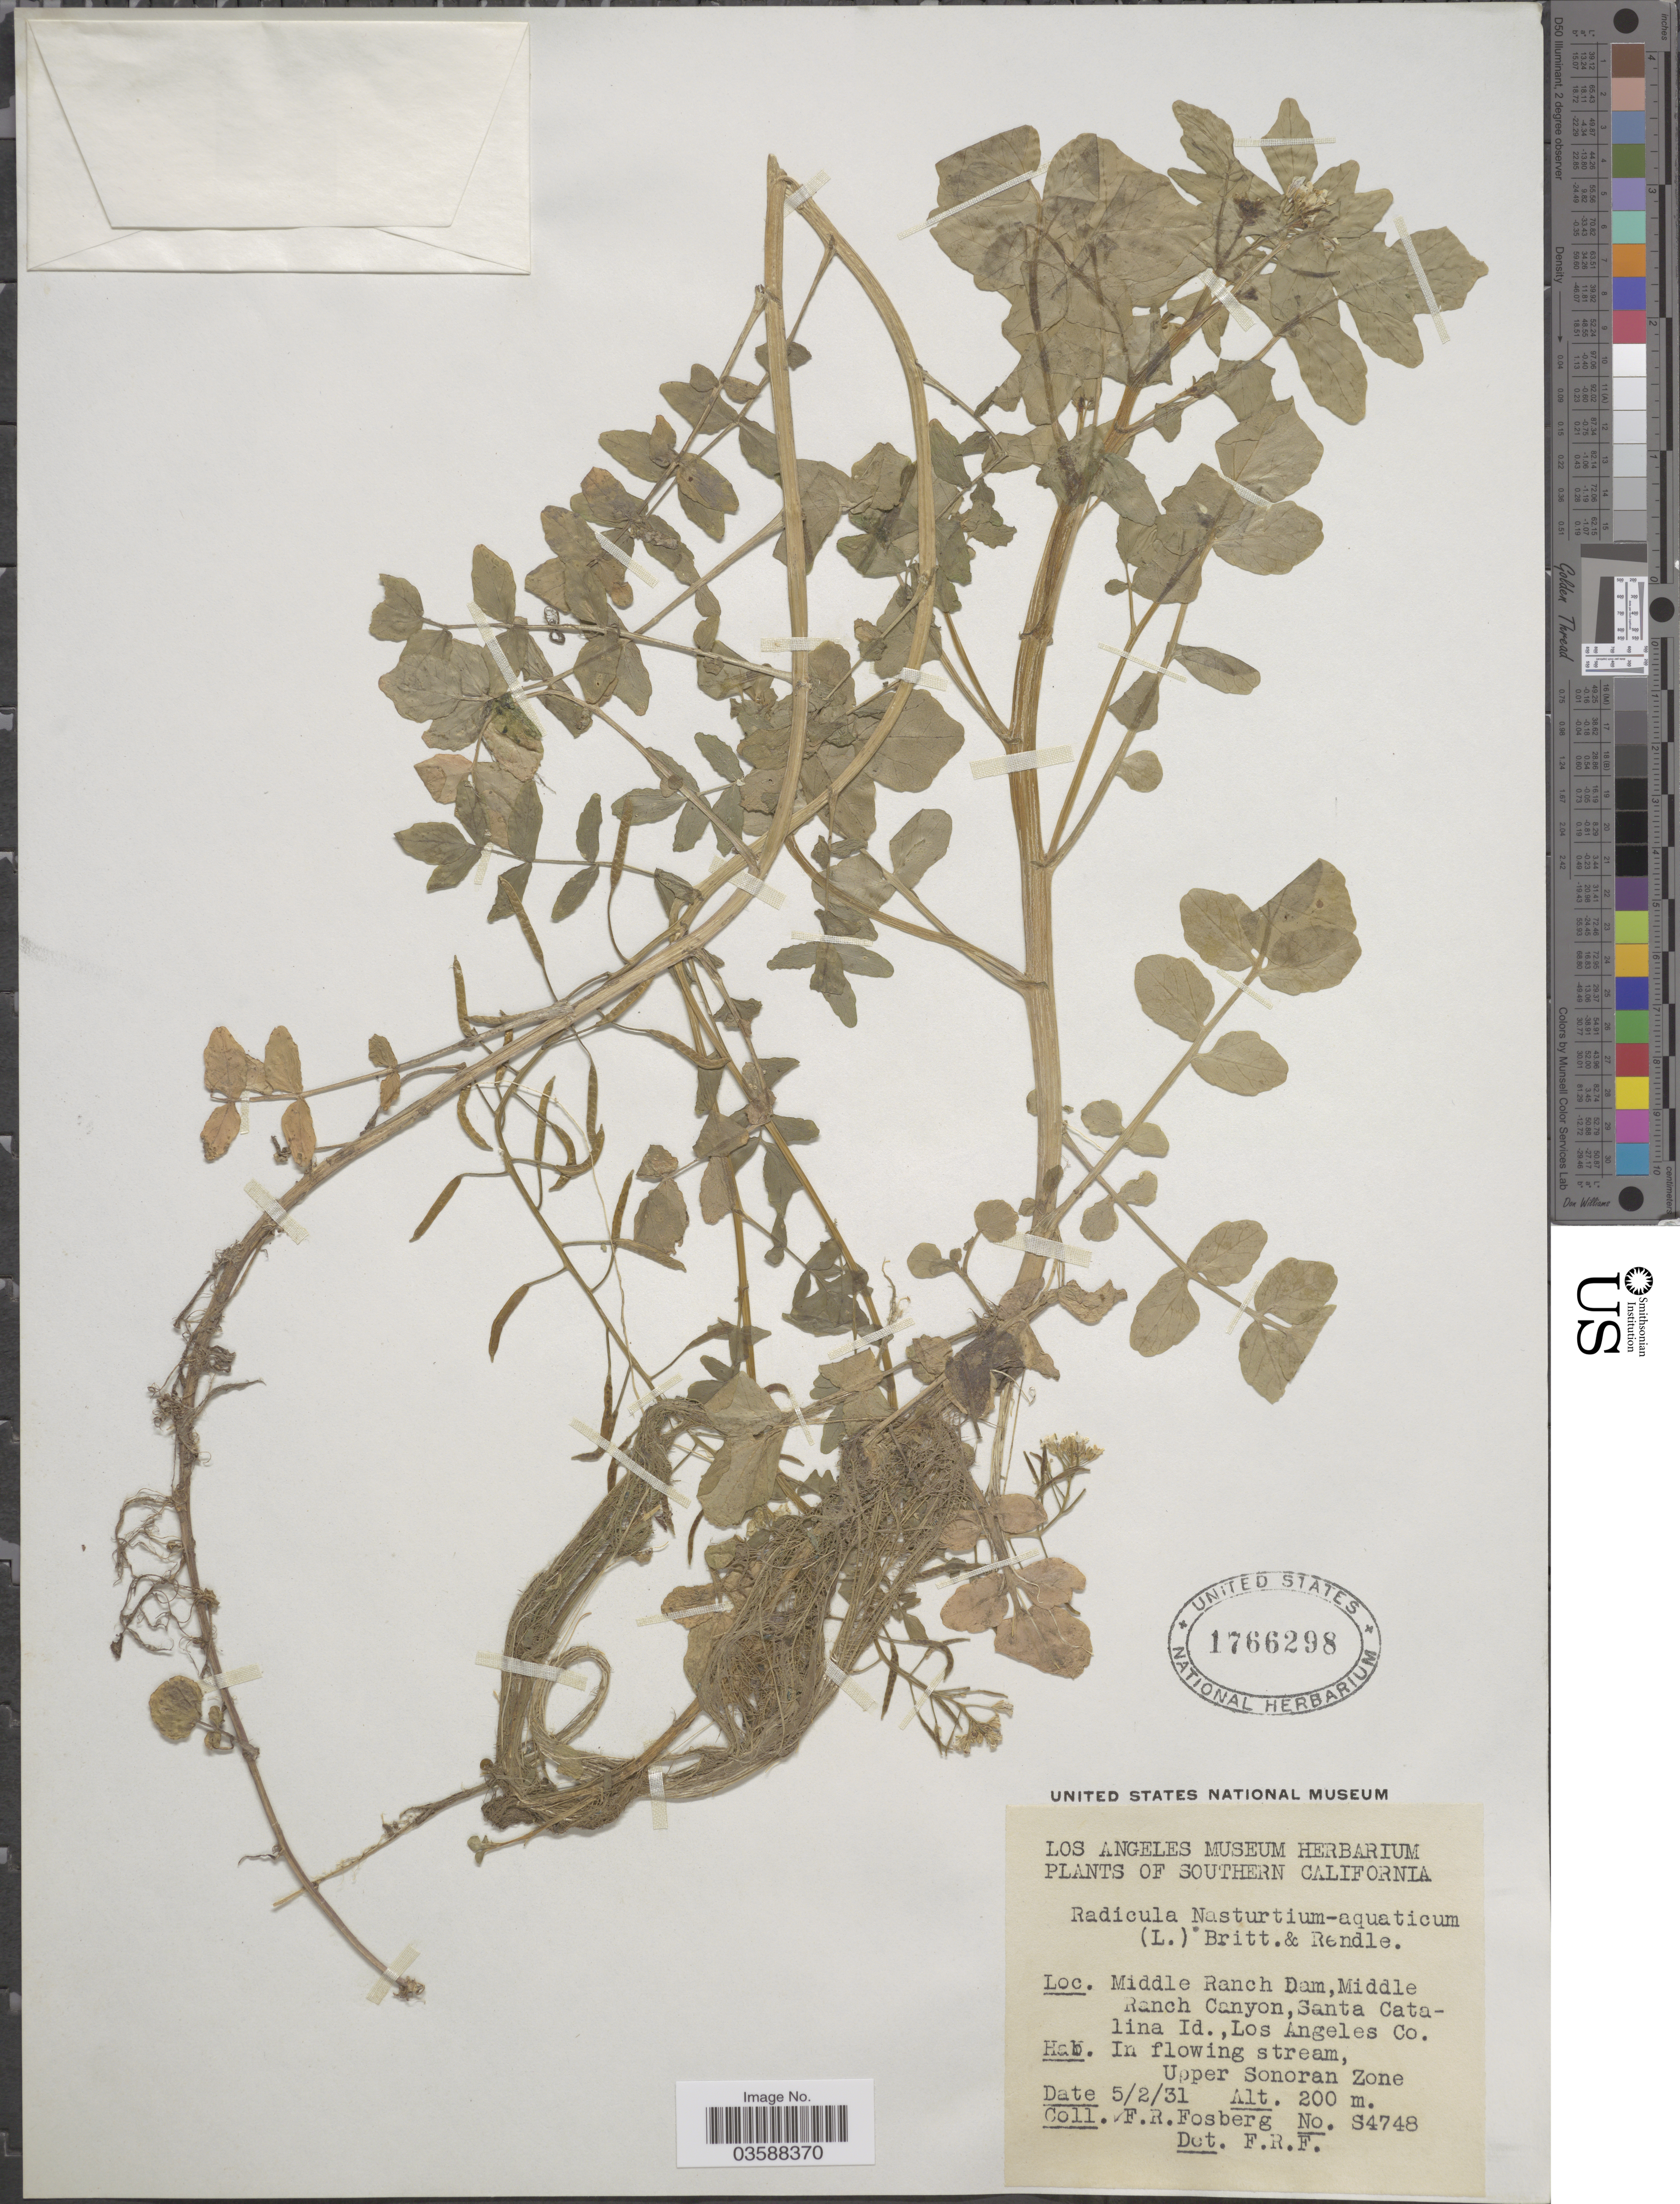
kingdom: Plantae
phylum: Tracheophyta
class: Magnoliopsida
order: Brassicales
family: Brassicaceae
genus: Nasturtium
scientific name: Nasturtium officinale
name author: R. Br.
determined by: Strong, M. T., (US), Smithsonian Institution - National Museum of Natural History (UNITED STATES)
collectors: F. R. Fosberg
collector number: S4748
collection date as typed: Transcribed d/m/y: 2/5/31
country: United States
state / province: California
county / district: Los Angeles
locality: Southern California; Middle Ranch Dam, Middle Ranch Canyon, Santa Catalina Id., Los Angeles Co. Upper Sonoran Zone.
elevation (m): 200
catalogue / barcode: US 1766298